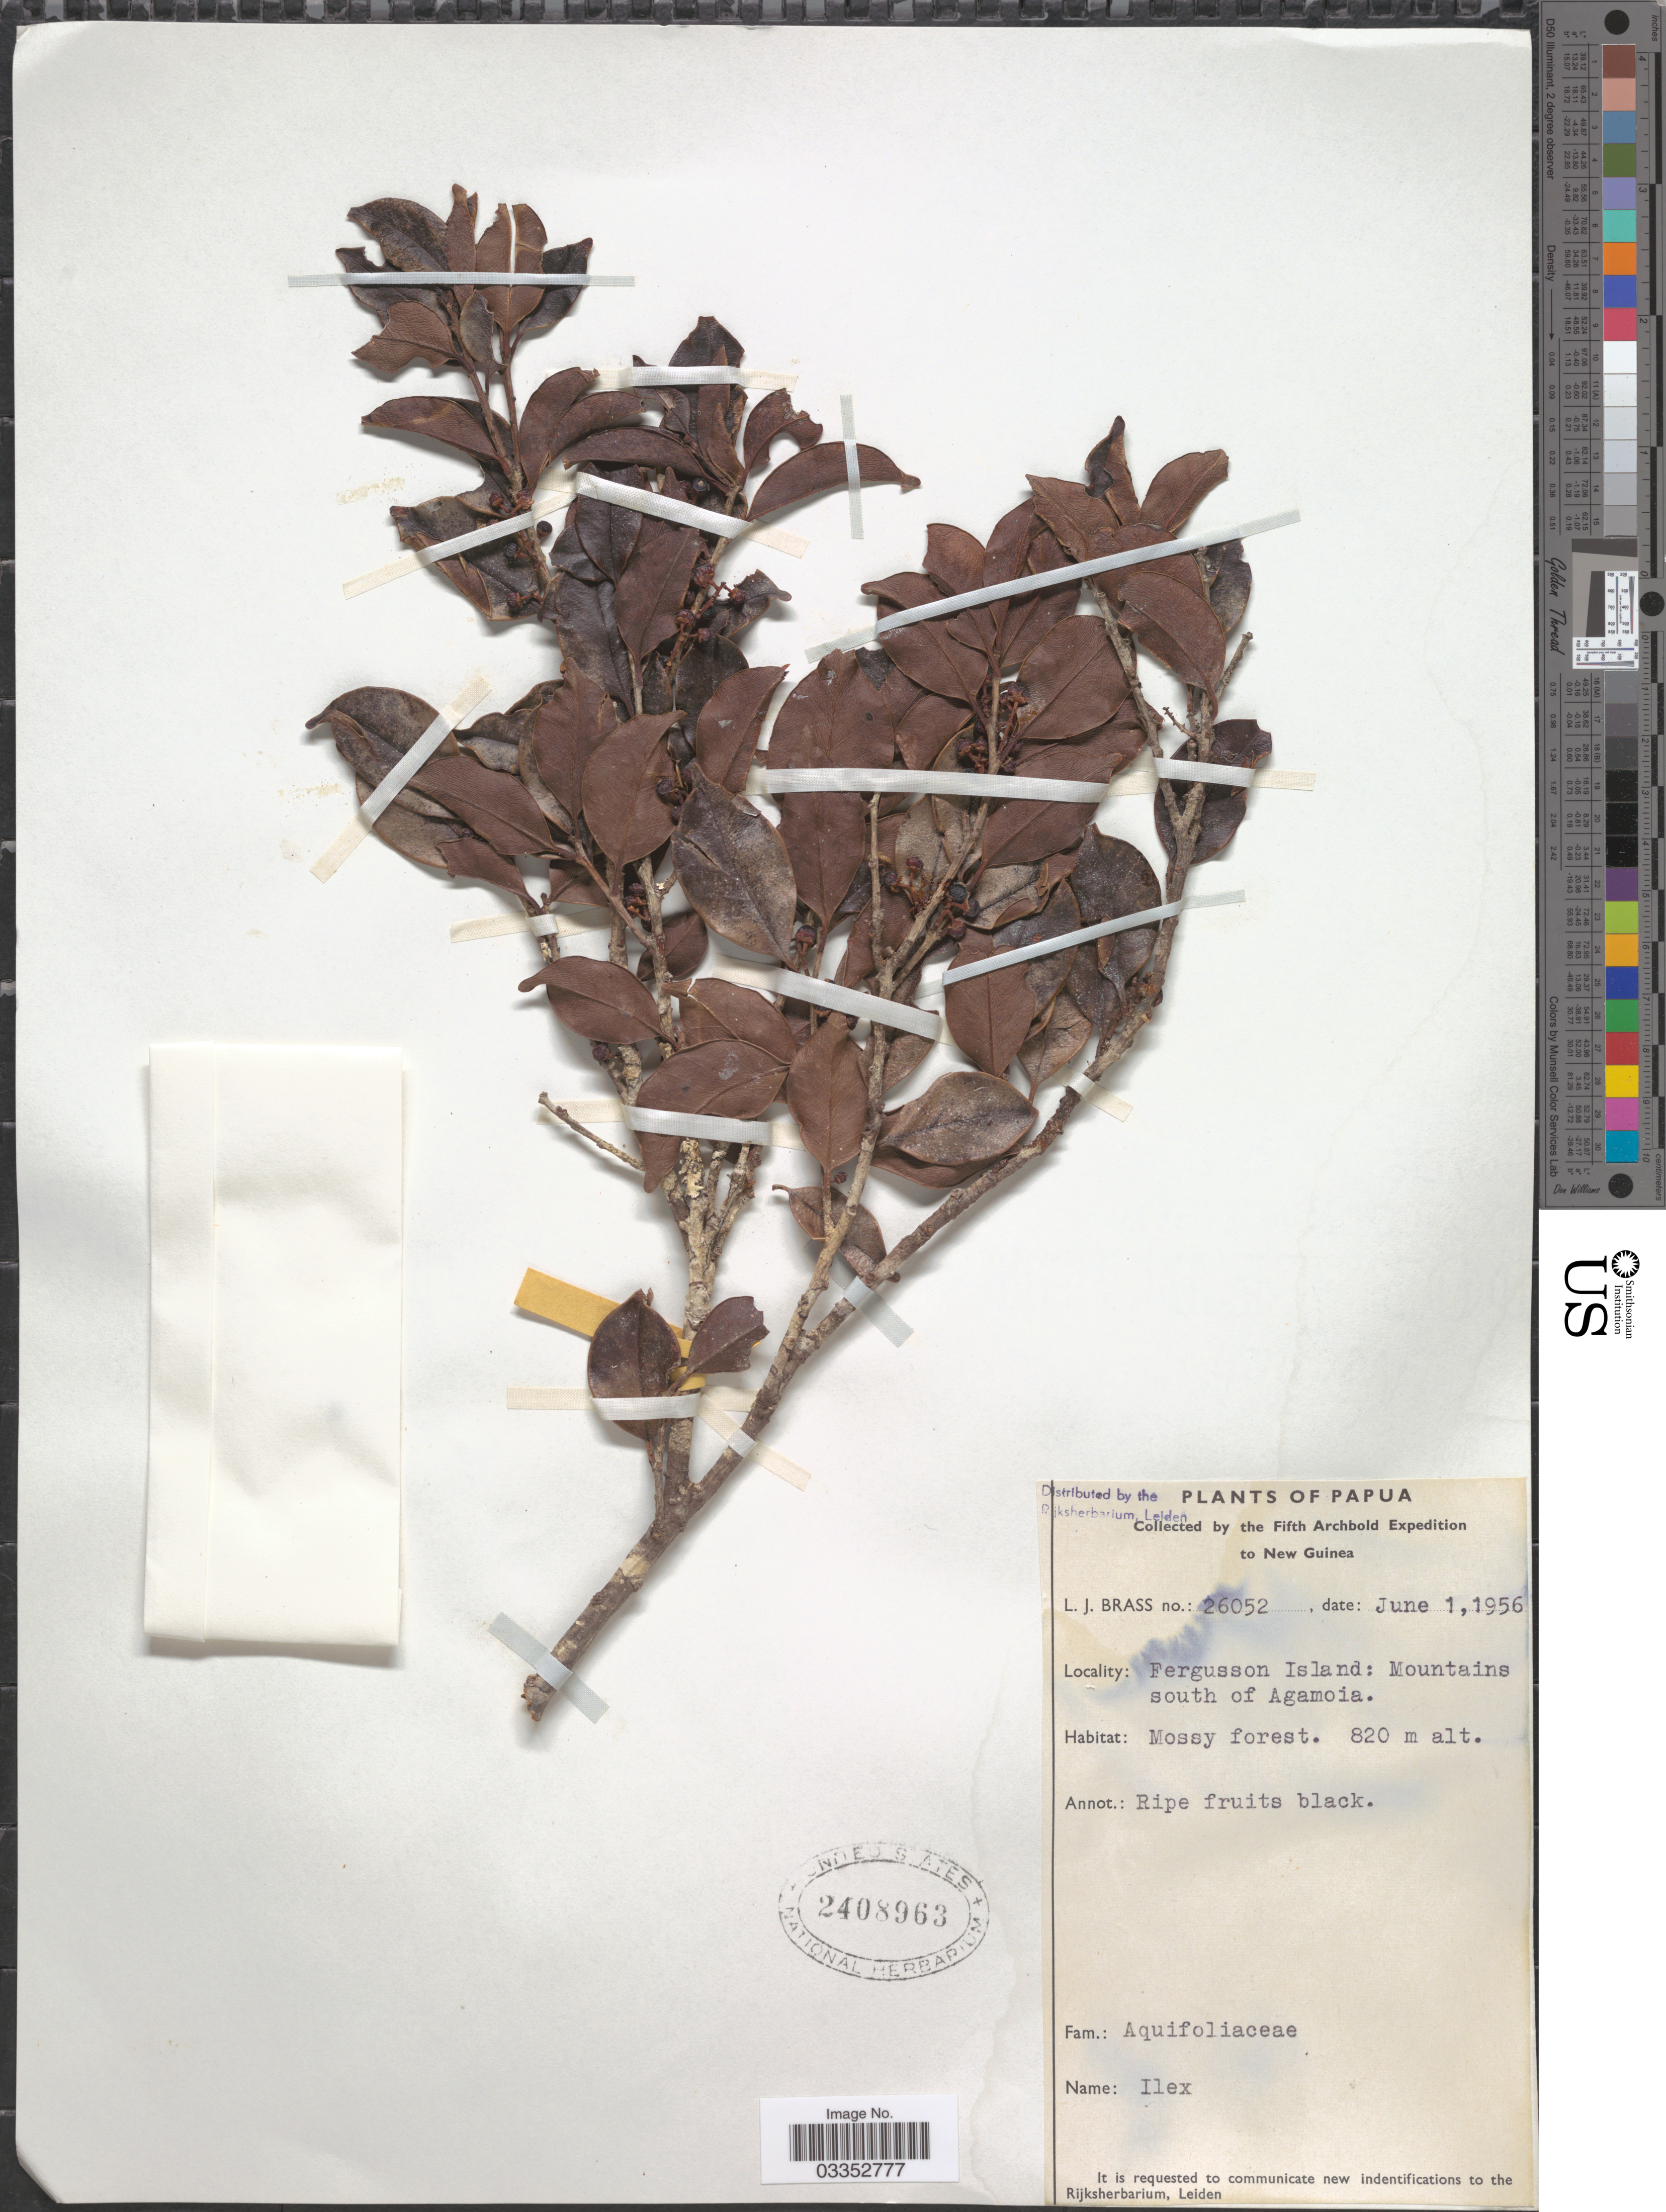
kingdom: Plantae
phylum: Tracheophyta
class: Magnoliopsida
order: Aquifoliales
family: Aquifoliaceae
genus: Ilex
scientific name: Ilex sp.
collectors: L. J. Brass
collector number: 26052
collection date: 1956-06-01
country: Papua New Guinea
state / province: Milne Bay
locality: Papua, New Guinea, Fergusson Island: Mountains south of Agamoia.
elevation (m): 820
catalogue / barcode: US 2408963